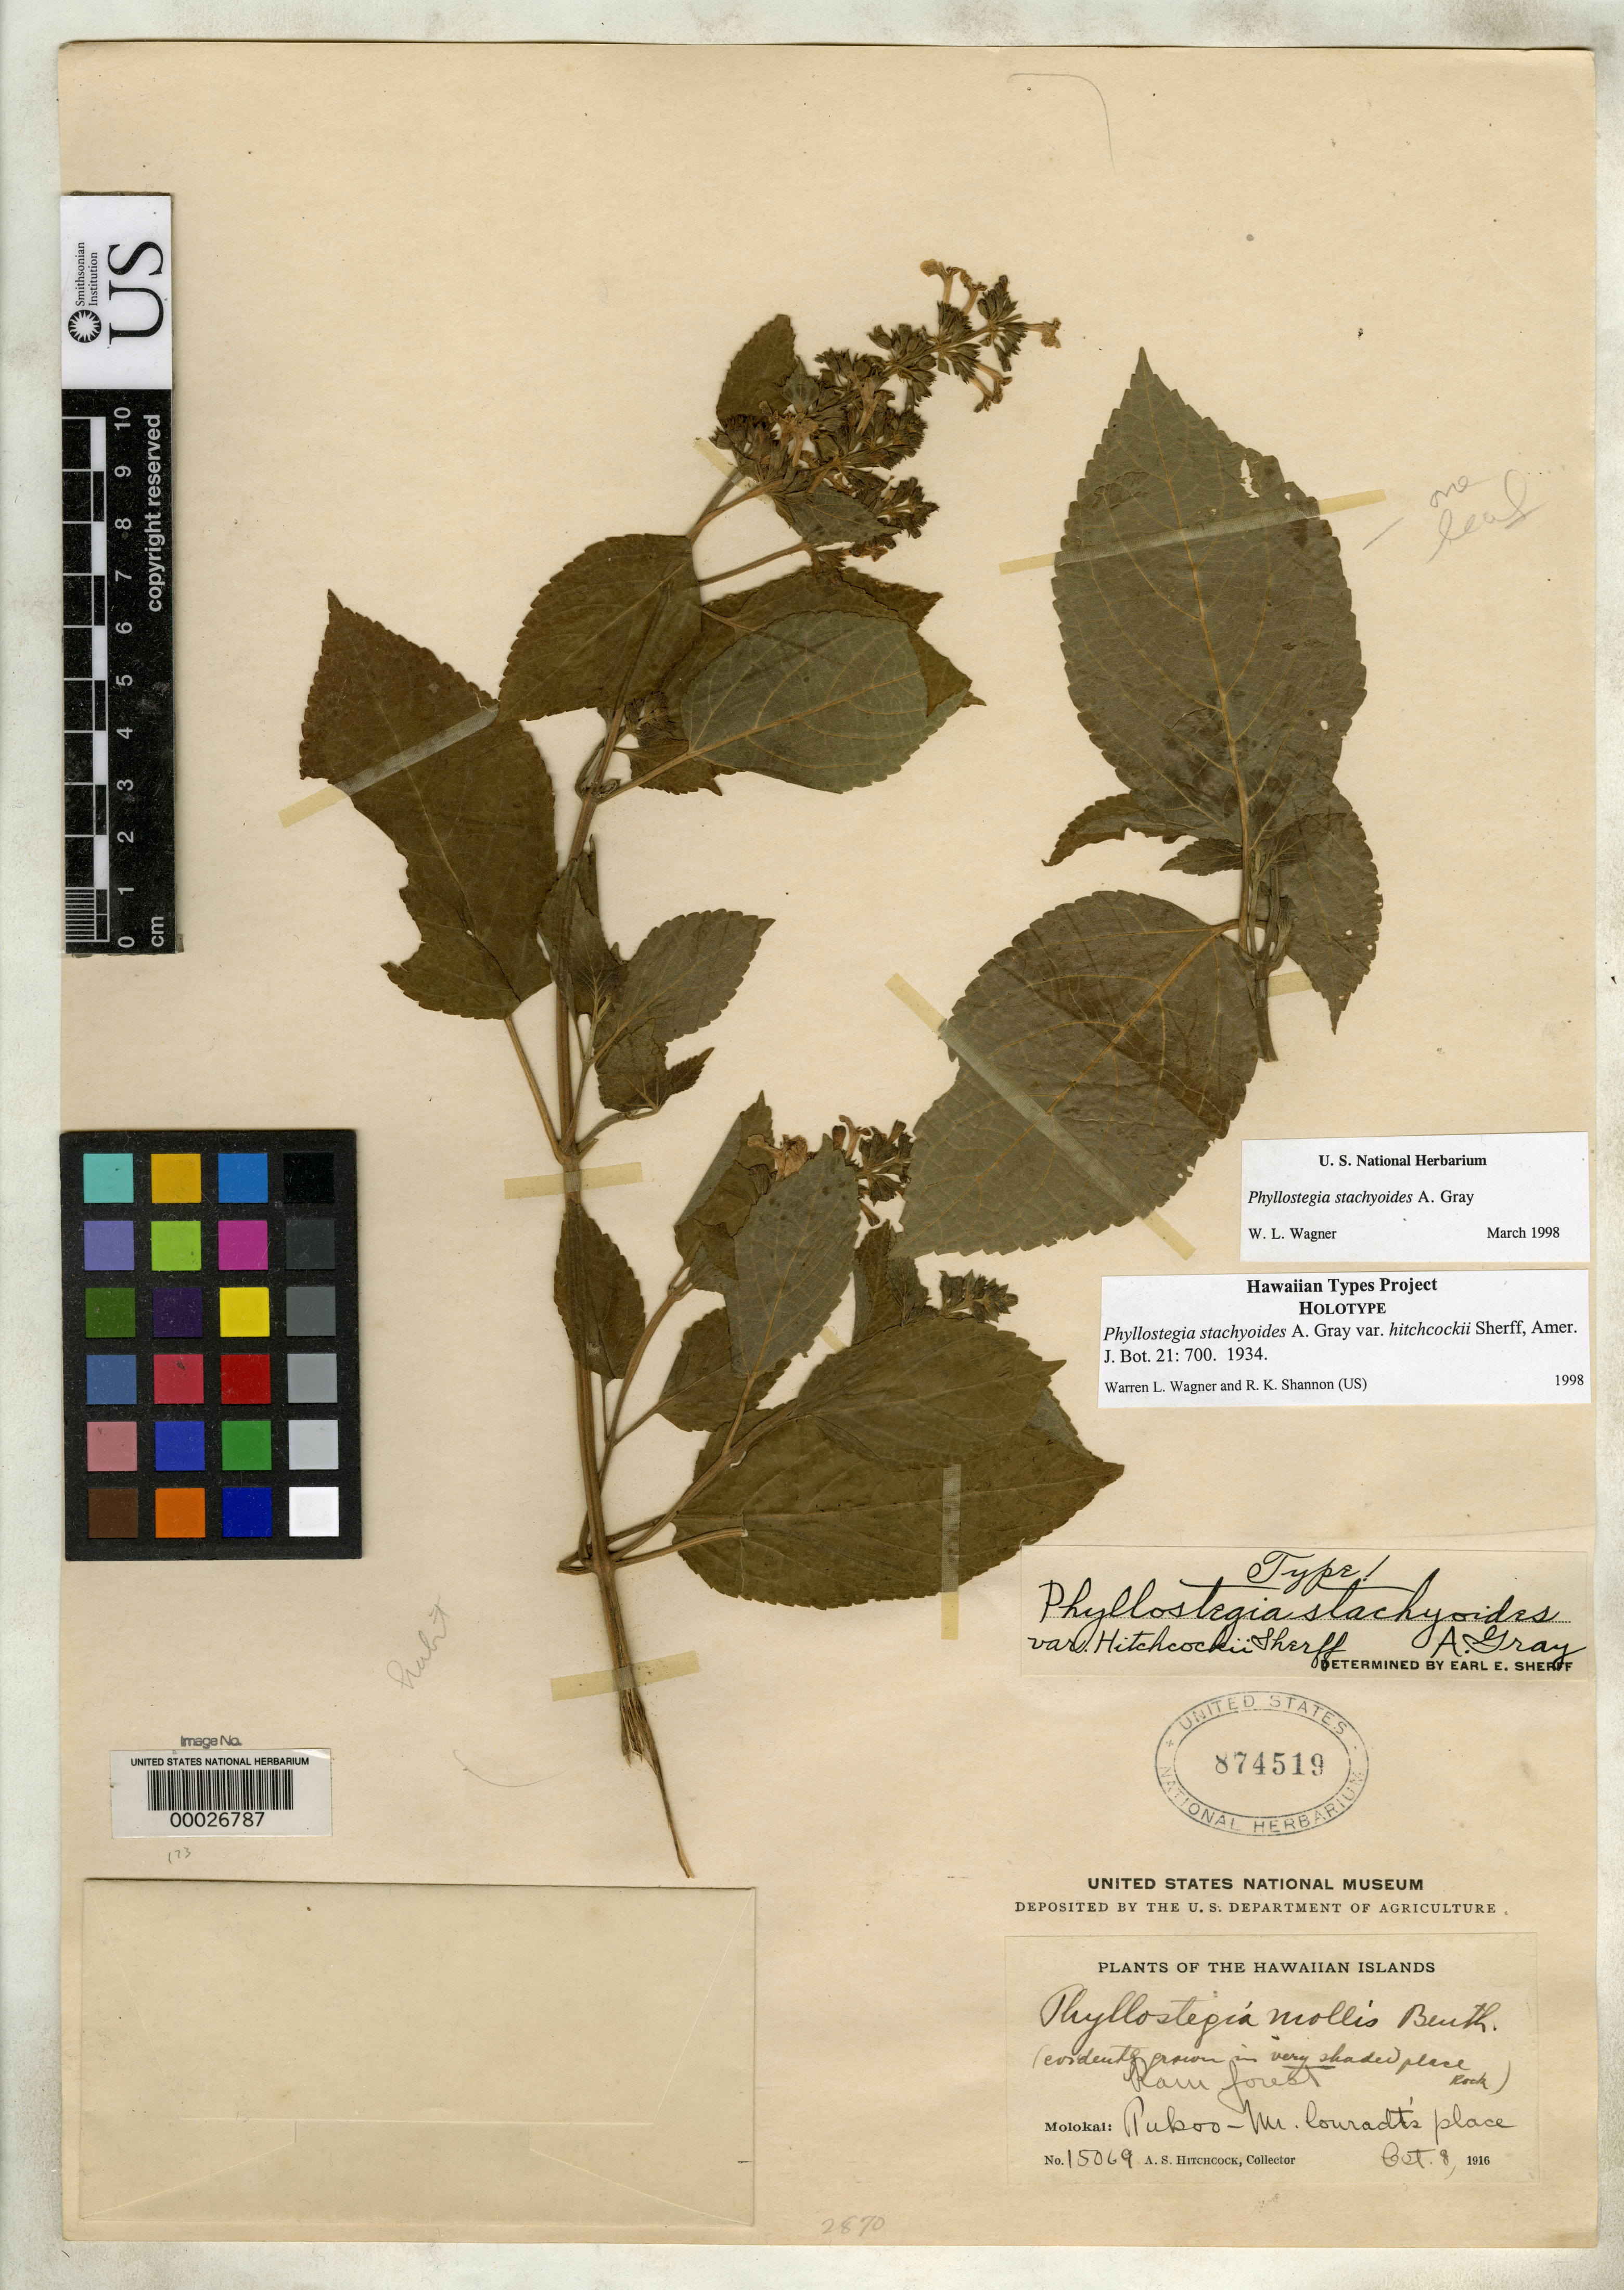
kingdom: Plantae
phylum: Tracheophyta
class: Magnoliopsida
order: Lamiales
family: Lamiaceae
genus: Phyllostegia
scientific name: Phyllostegia stachyoides var. hitchcockii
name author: Sherff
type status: Holotype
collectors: A. S. Hitchcock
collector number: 15069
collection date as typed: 08 Oct 1916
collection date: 1916-10-08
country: United States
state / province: Hawaii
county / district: Maui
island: Moloka'i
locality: Pukoo, Mr. Couradt's place.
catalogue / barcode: US 874519